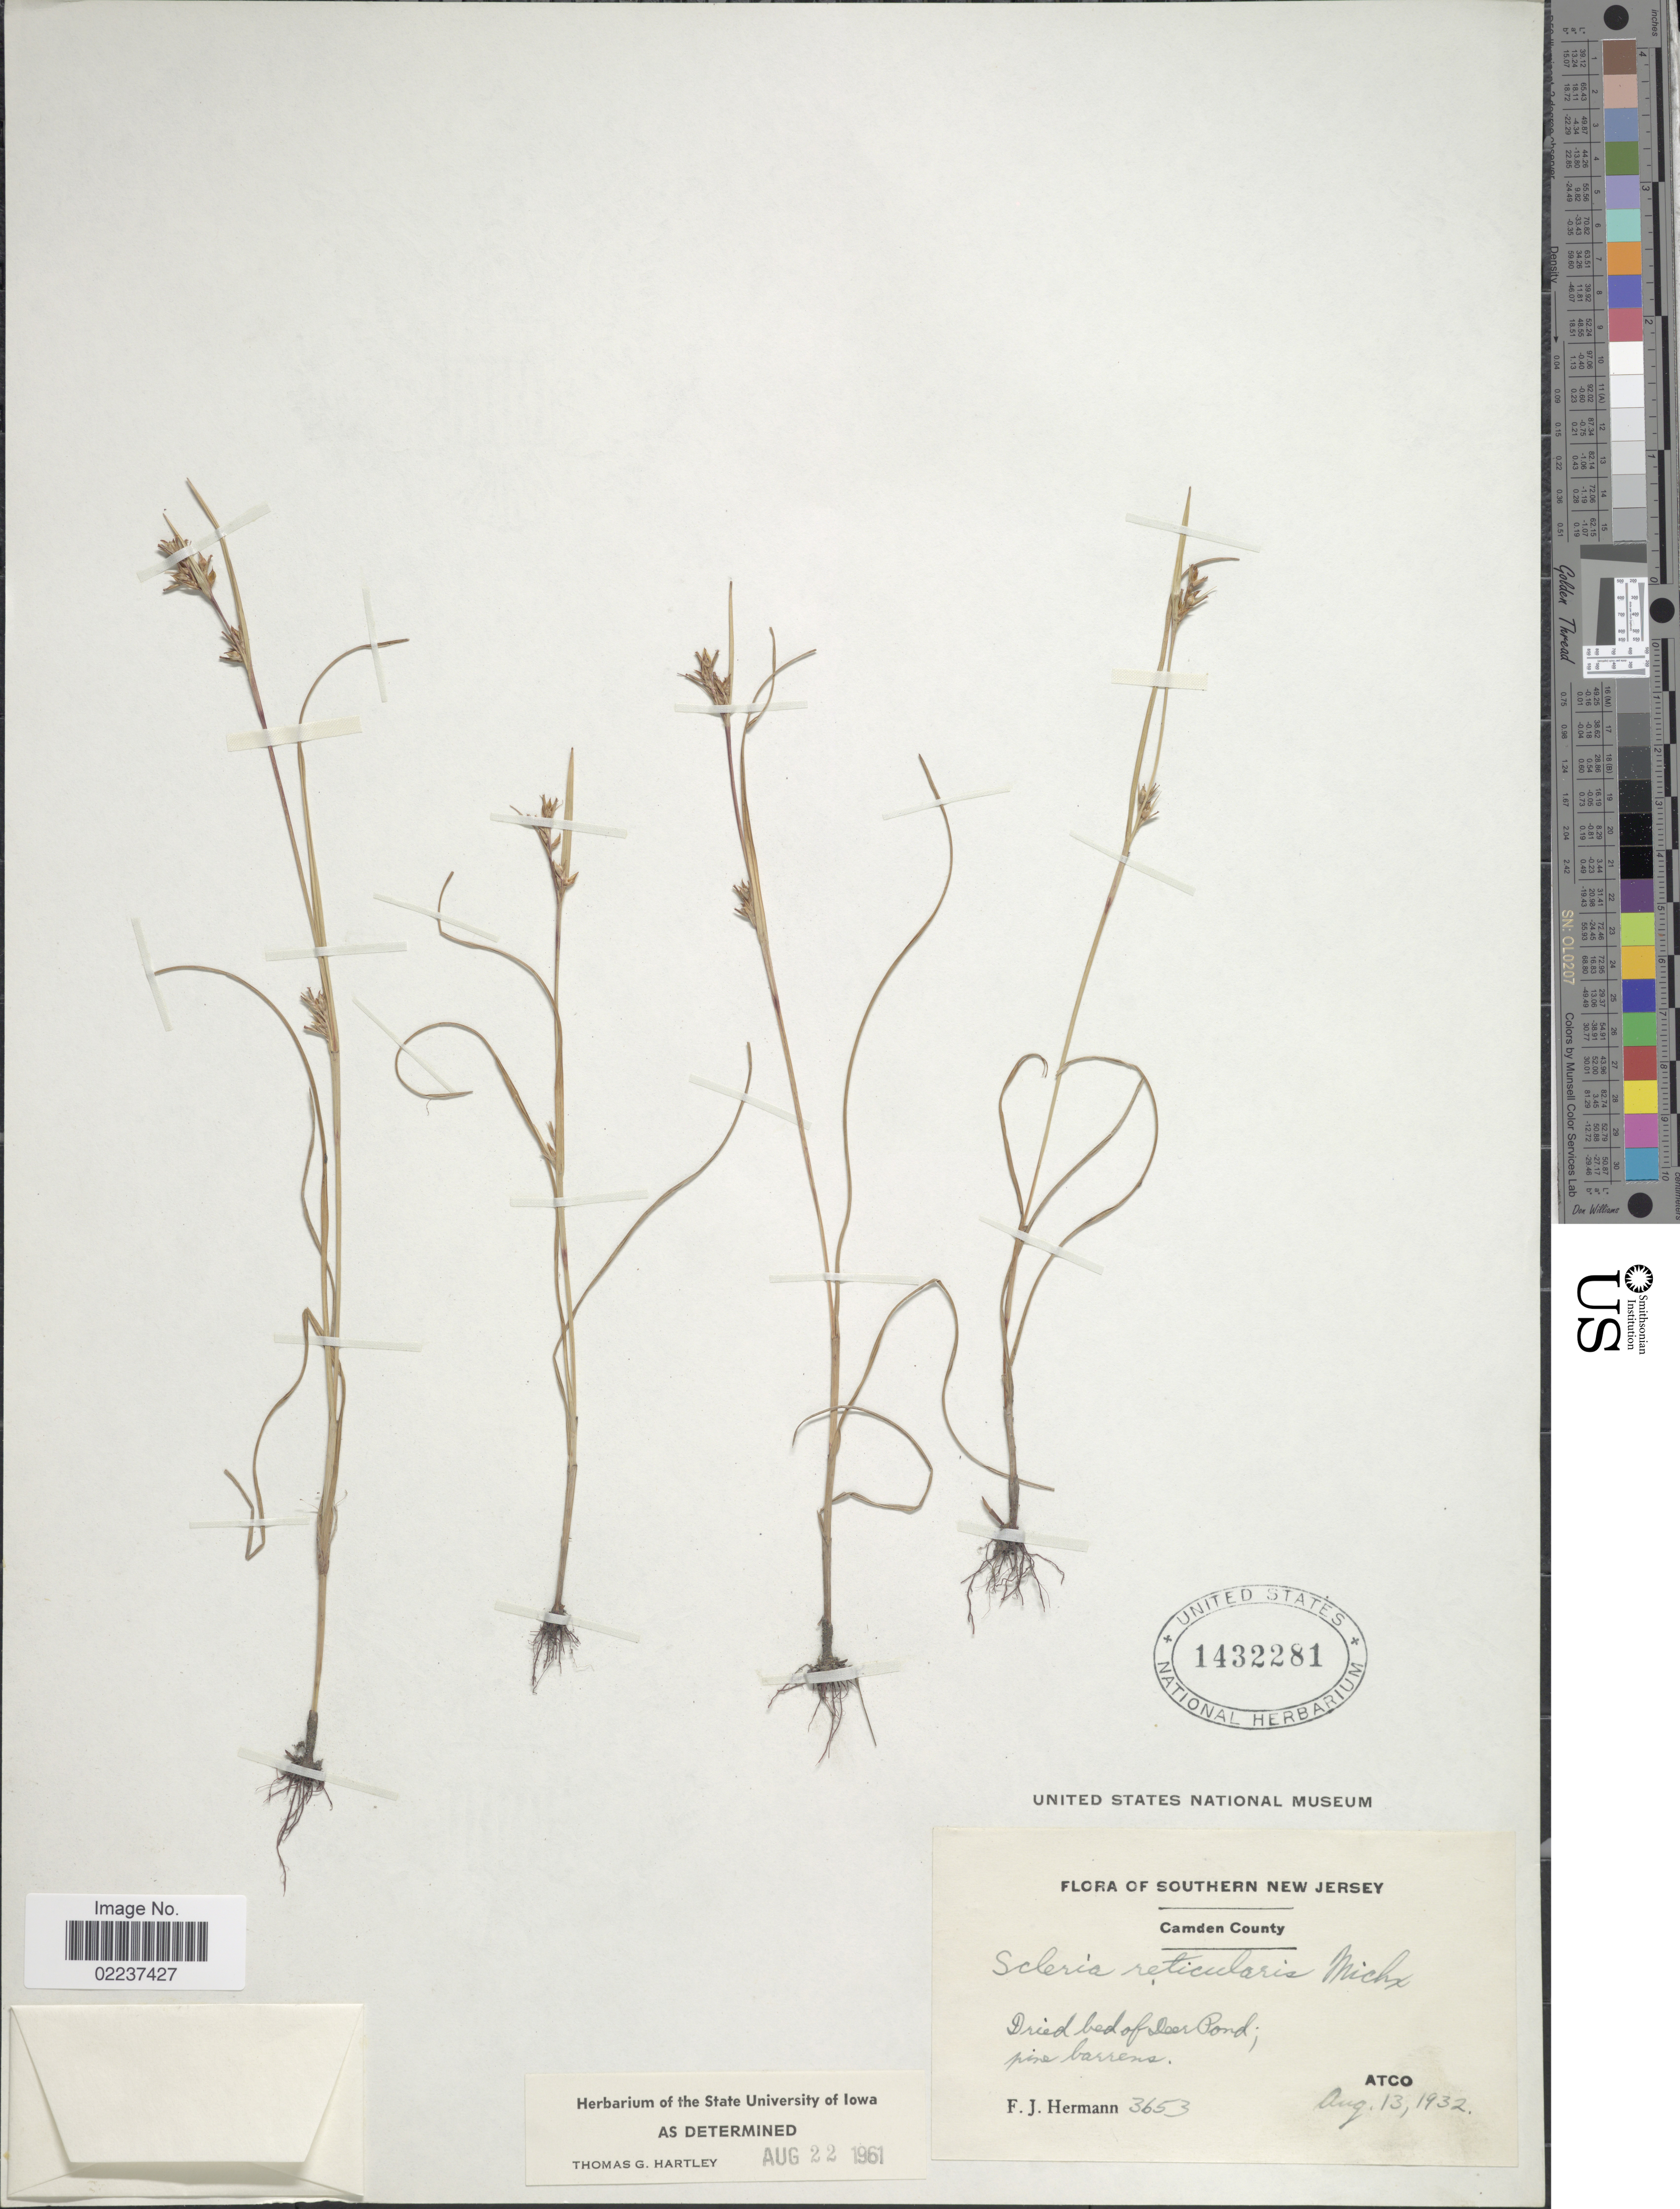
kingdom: Plantae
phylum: Tracheophyta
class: Liliopsida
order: Poales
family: Cyperaceae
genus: Scleria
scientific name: Scleria reticularis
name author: Michx.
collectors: F. J. Hermann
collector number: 3653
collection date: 1932-08-13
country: United States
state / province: New Jersey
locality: Southern New Jersey, Camden County, Dried bed of Deer Pond, Atco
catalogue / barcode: US 1432281